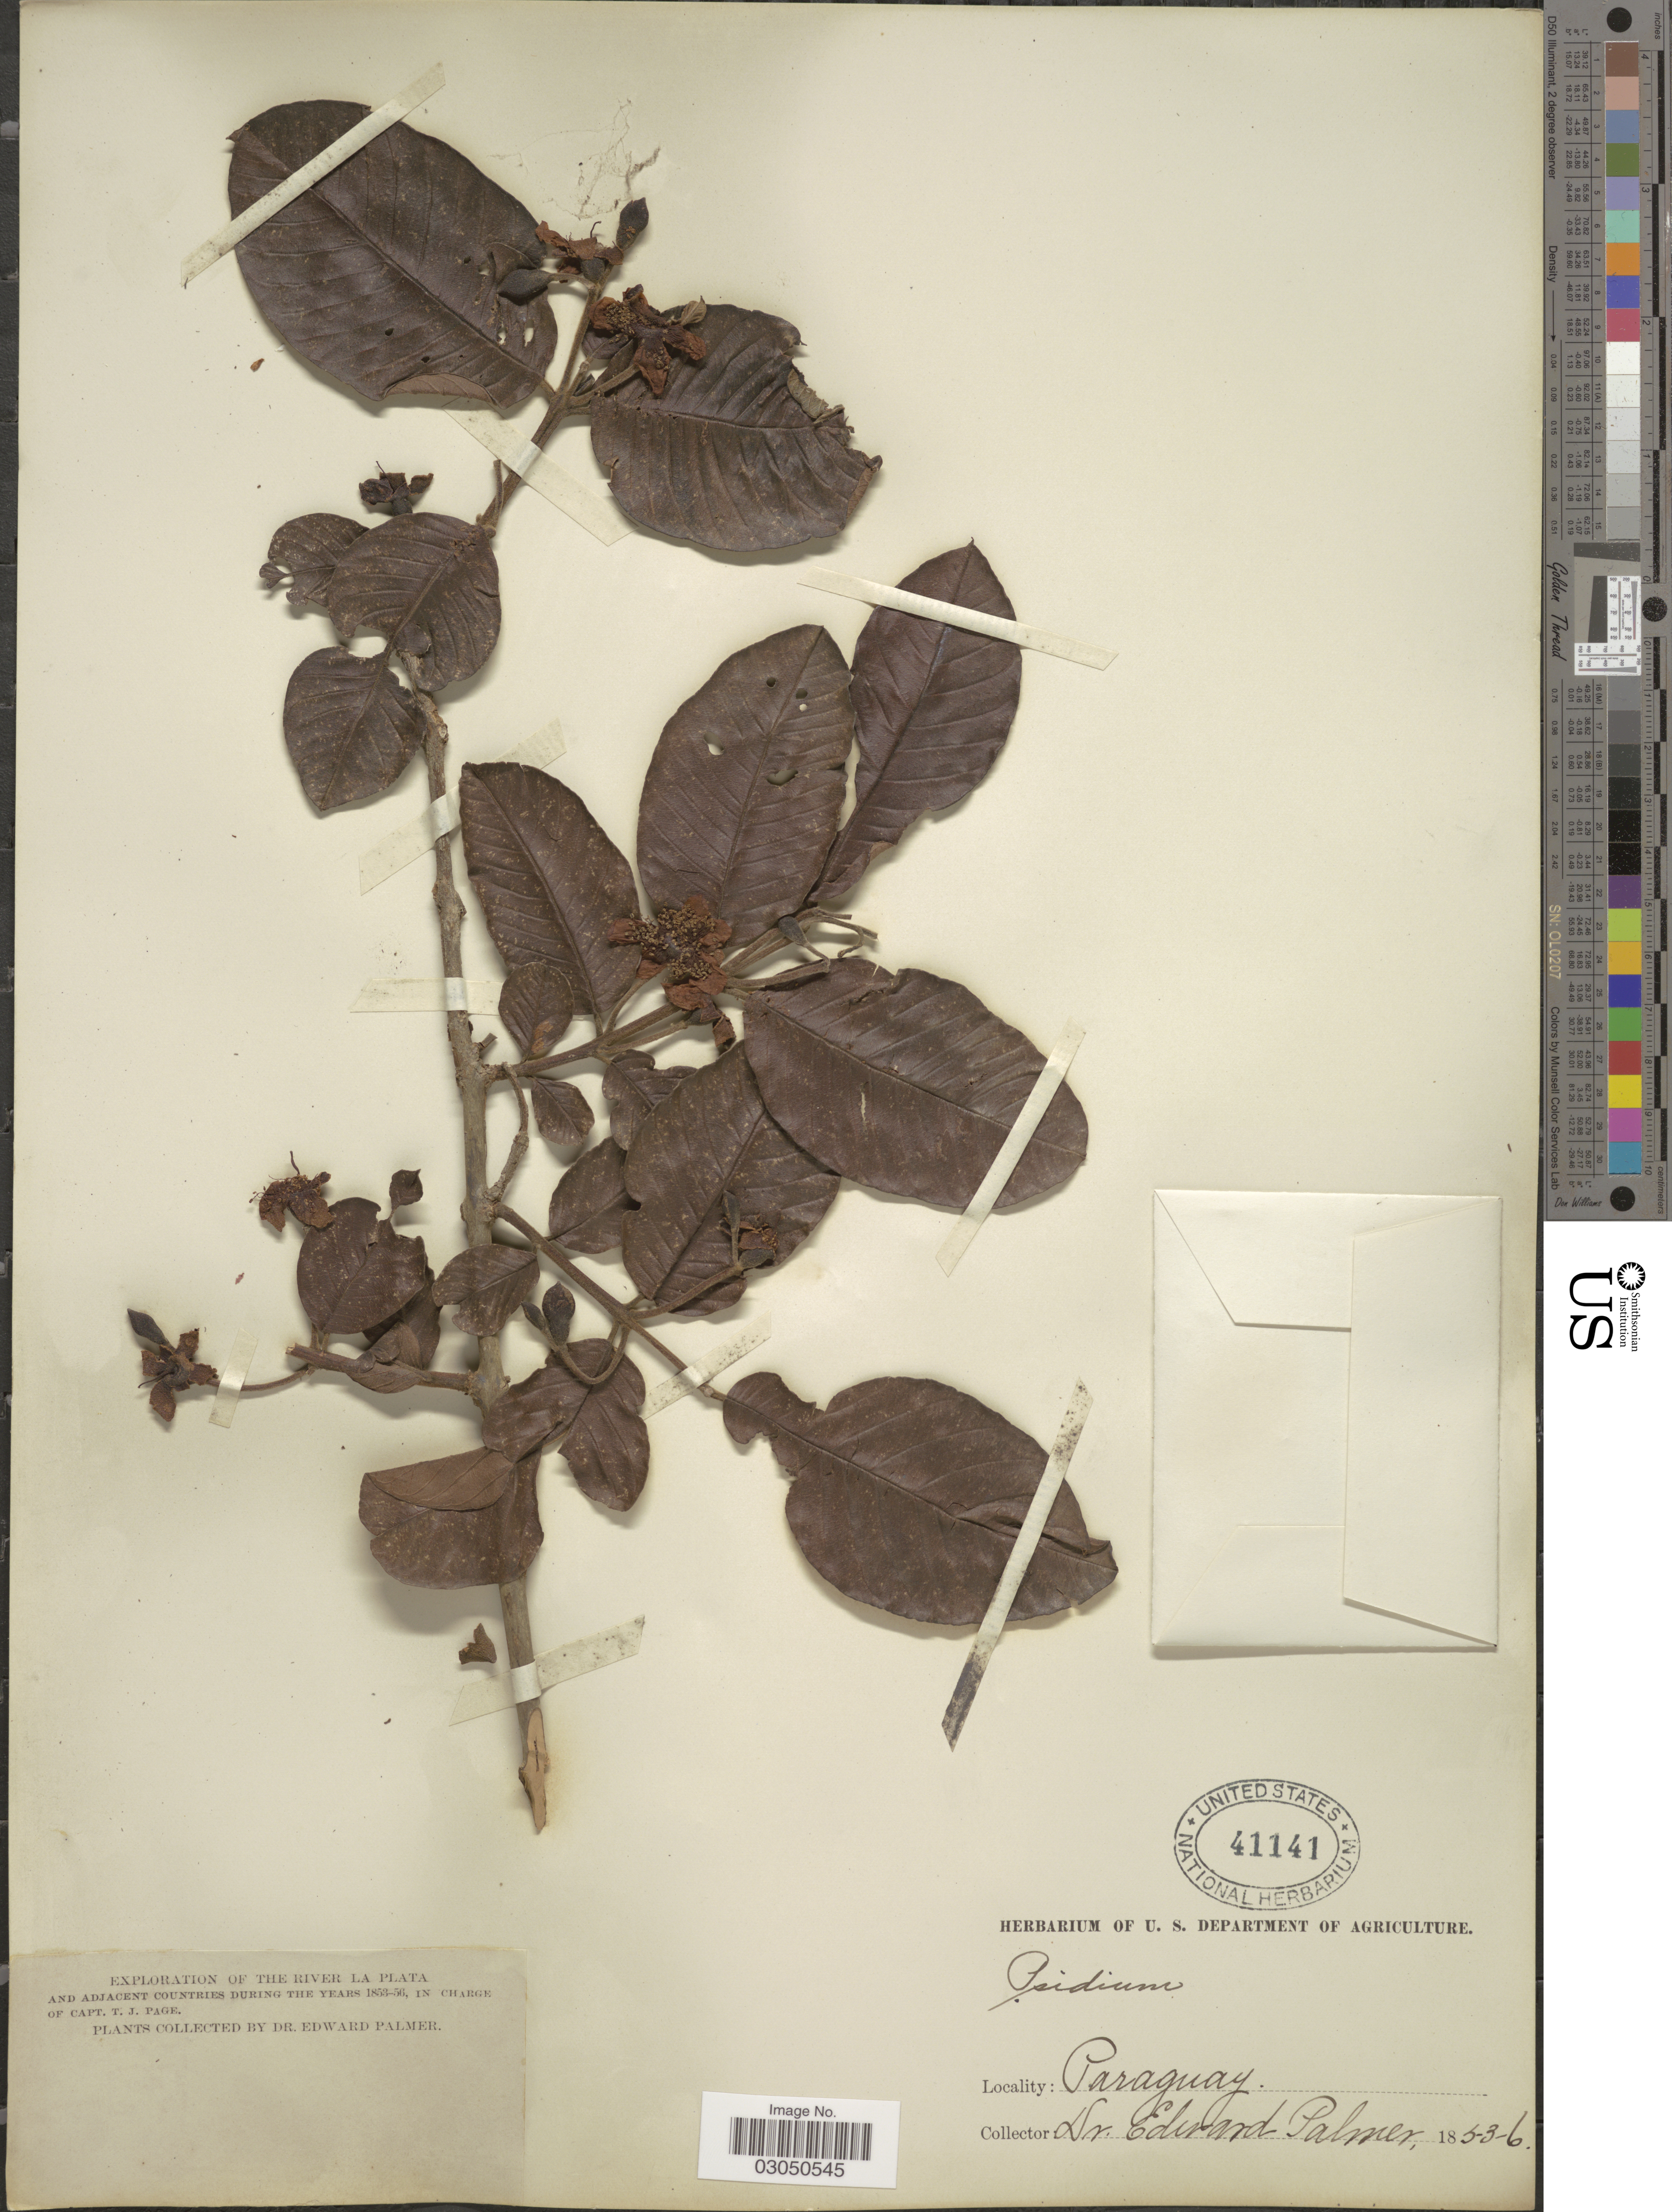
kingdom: Plantae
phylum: Tracheophyta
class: Magnoliopsida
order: Myrtales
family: Myrtaceae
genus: Psidium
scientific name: Psidium guajava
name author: L.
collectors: E. Palmer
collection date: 1853/1856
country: Paraguay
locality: River La Plata.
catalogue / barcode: US 41141